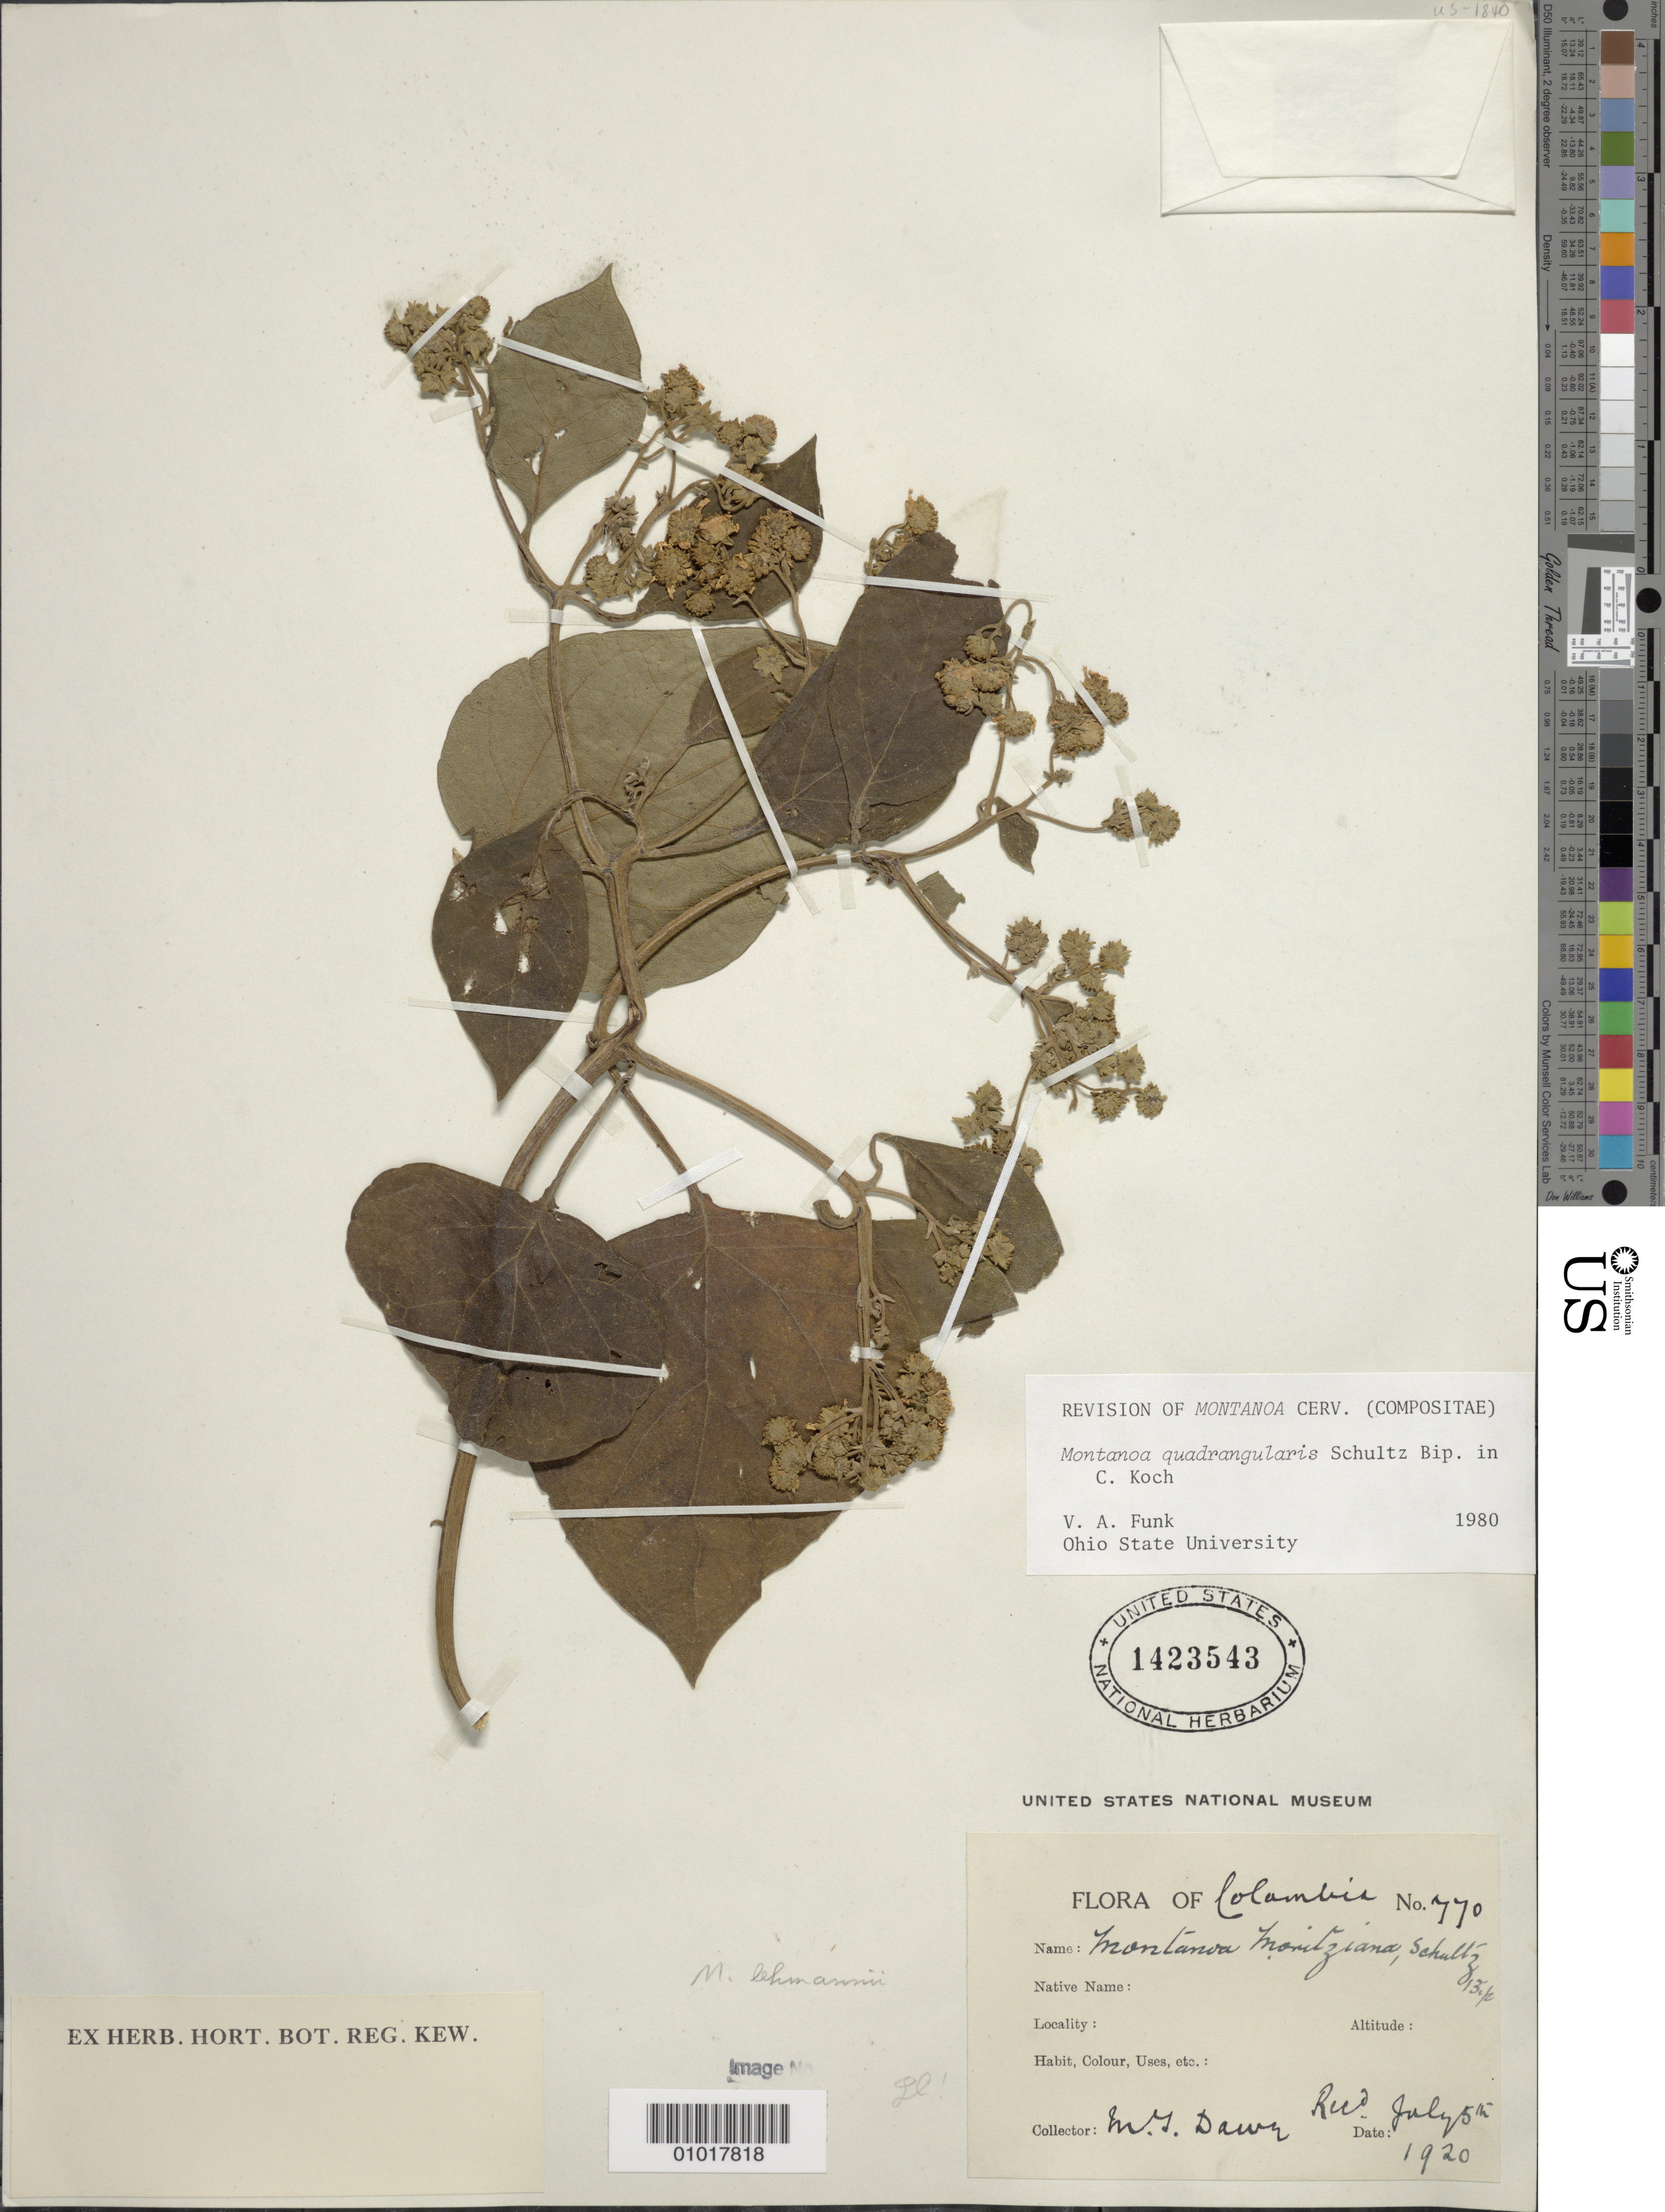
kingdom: Plantae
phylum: Tracheophyta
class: Magnoliopsida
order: Asterales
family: Asteraceae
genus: Montanoa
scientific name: Montanoa quadrangularis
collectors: M. Dawn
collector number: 770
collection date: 1920-07-05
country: Colombia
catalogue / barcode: US 1423543